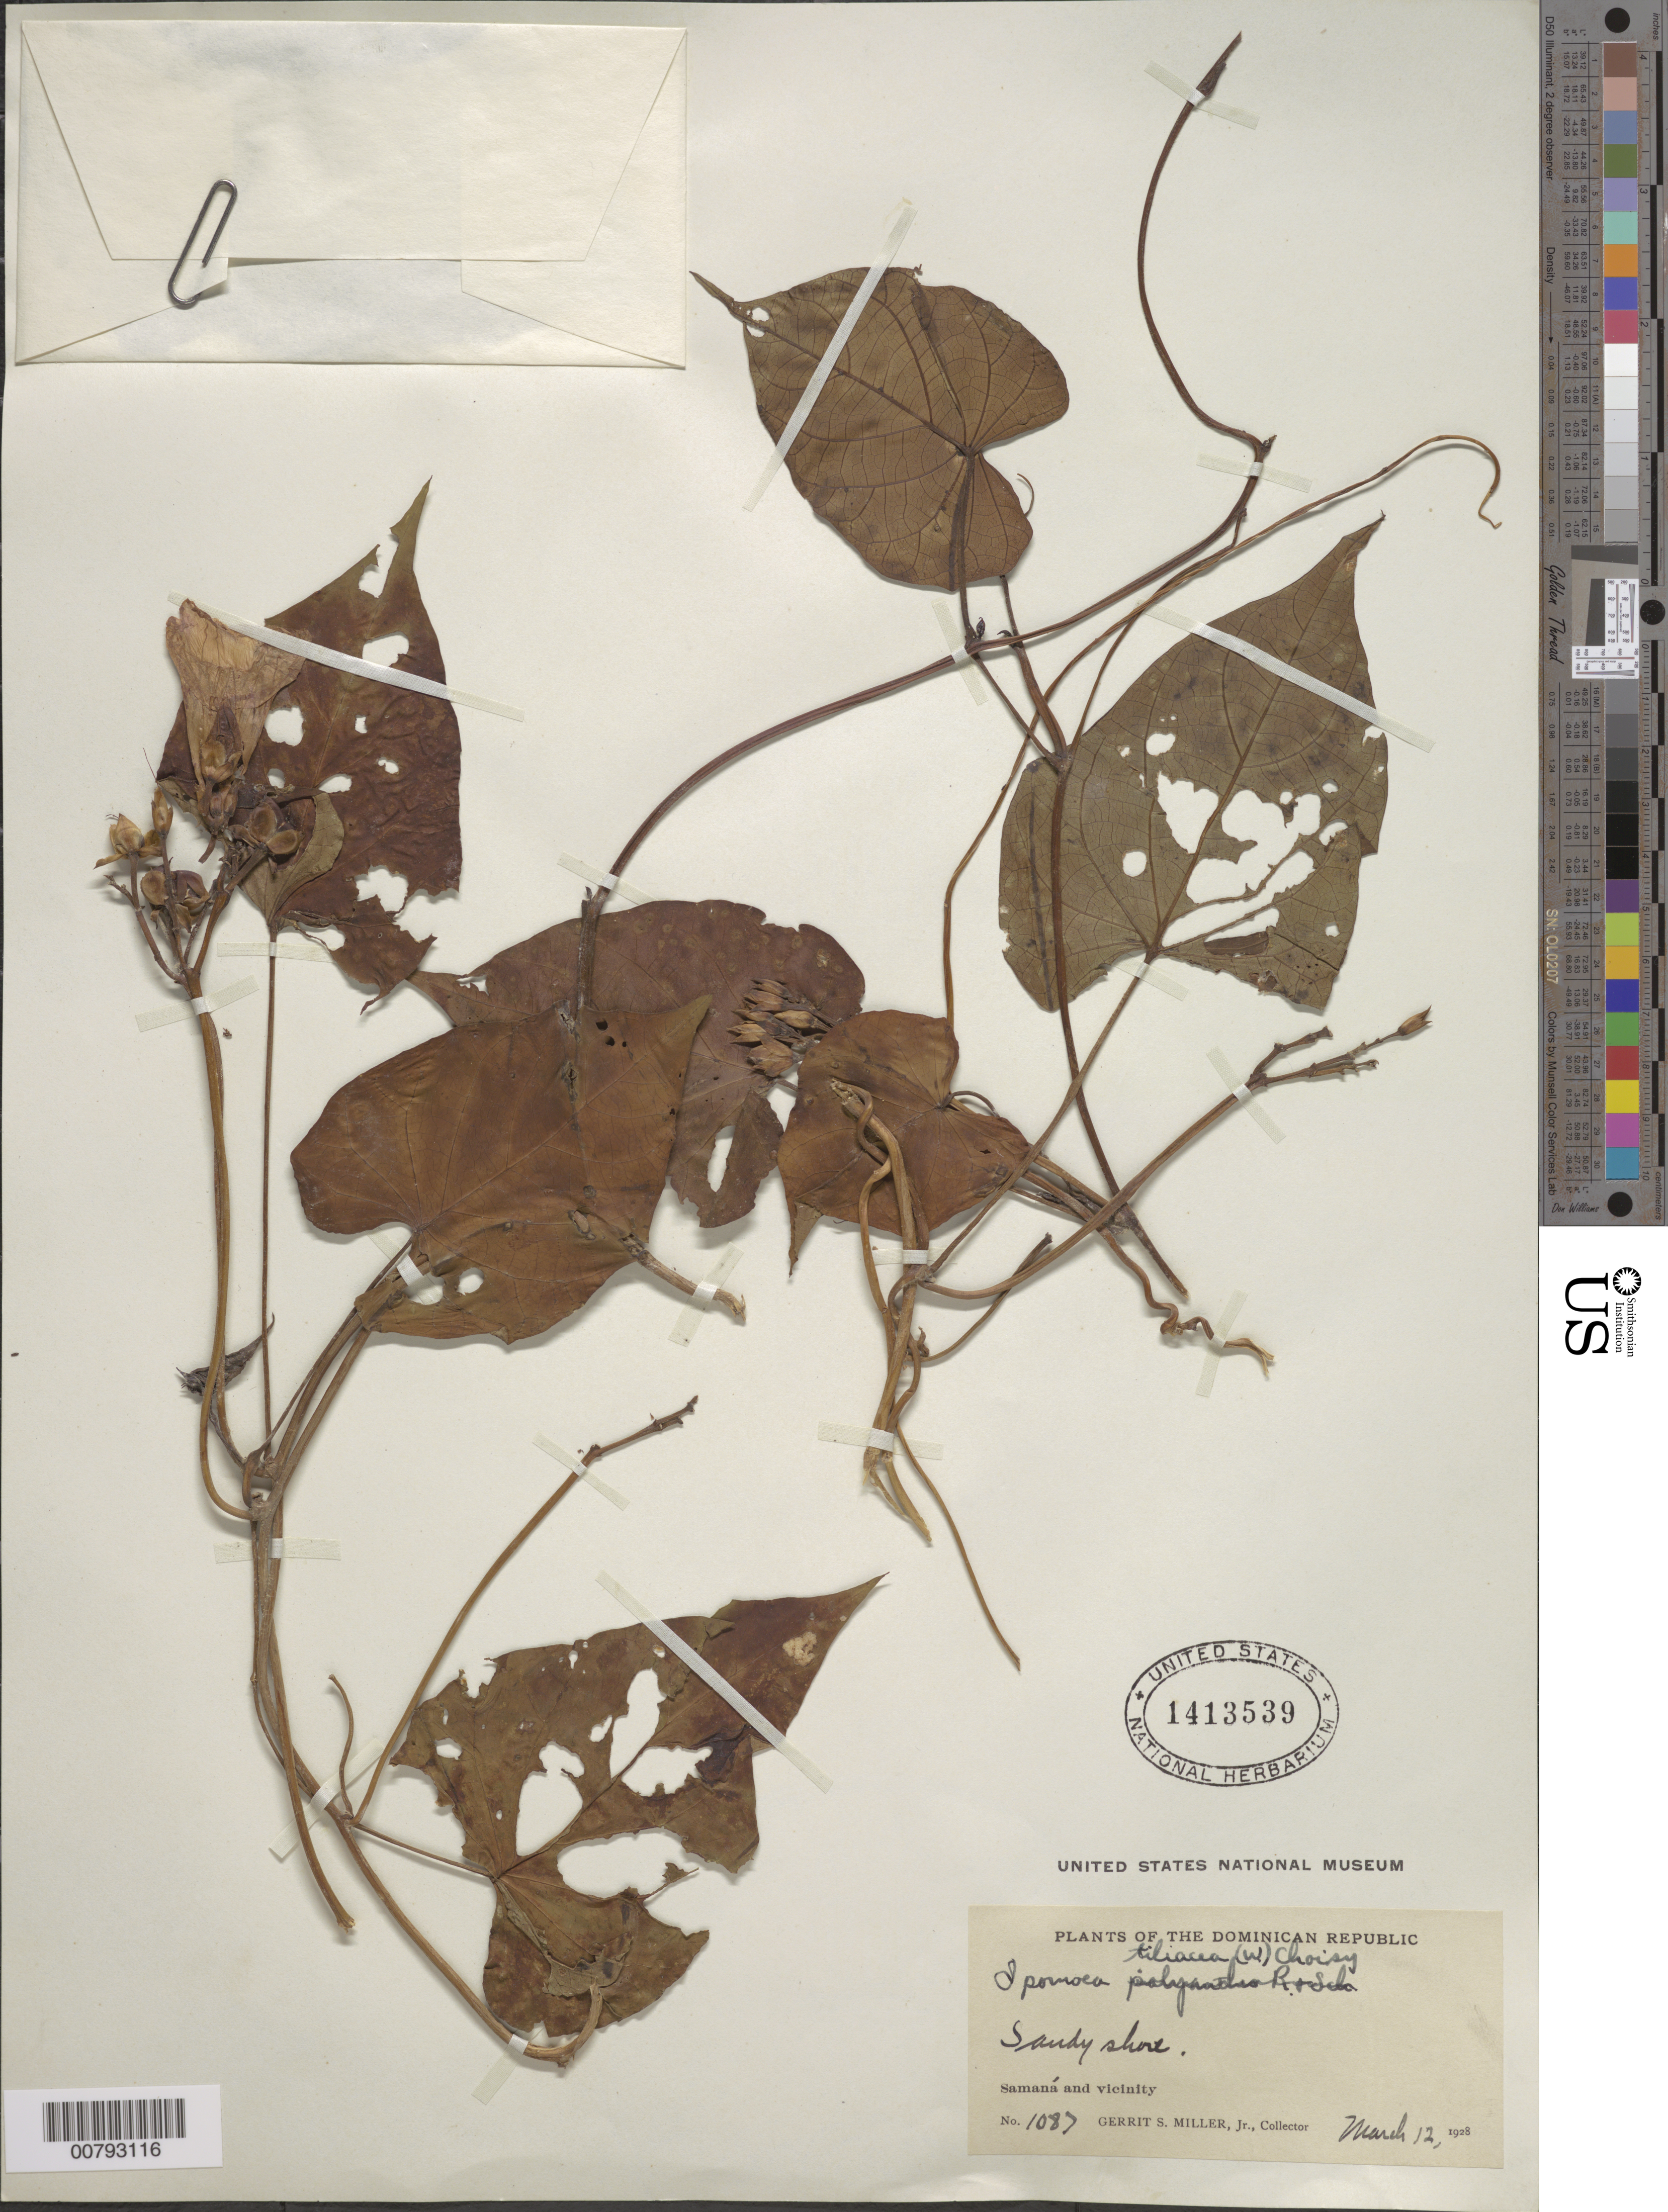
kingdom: Plantae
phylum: Tracheophyta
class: Magnoliopsida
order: Solanales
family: Convolvulaceae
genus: Ipomoea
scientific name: Ipomoea tiliacea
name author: (Willd.) Choisy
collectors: G. S. Miller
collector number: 1087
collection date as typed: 12 Mar 1928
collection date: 1928-03-12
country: Dominican Republic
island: Hispaniola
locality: Samaná and vicinity.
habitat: Sandy shore.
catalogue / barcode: US 1413539